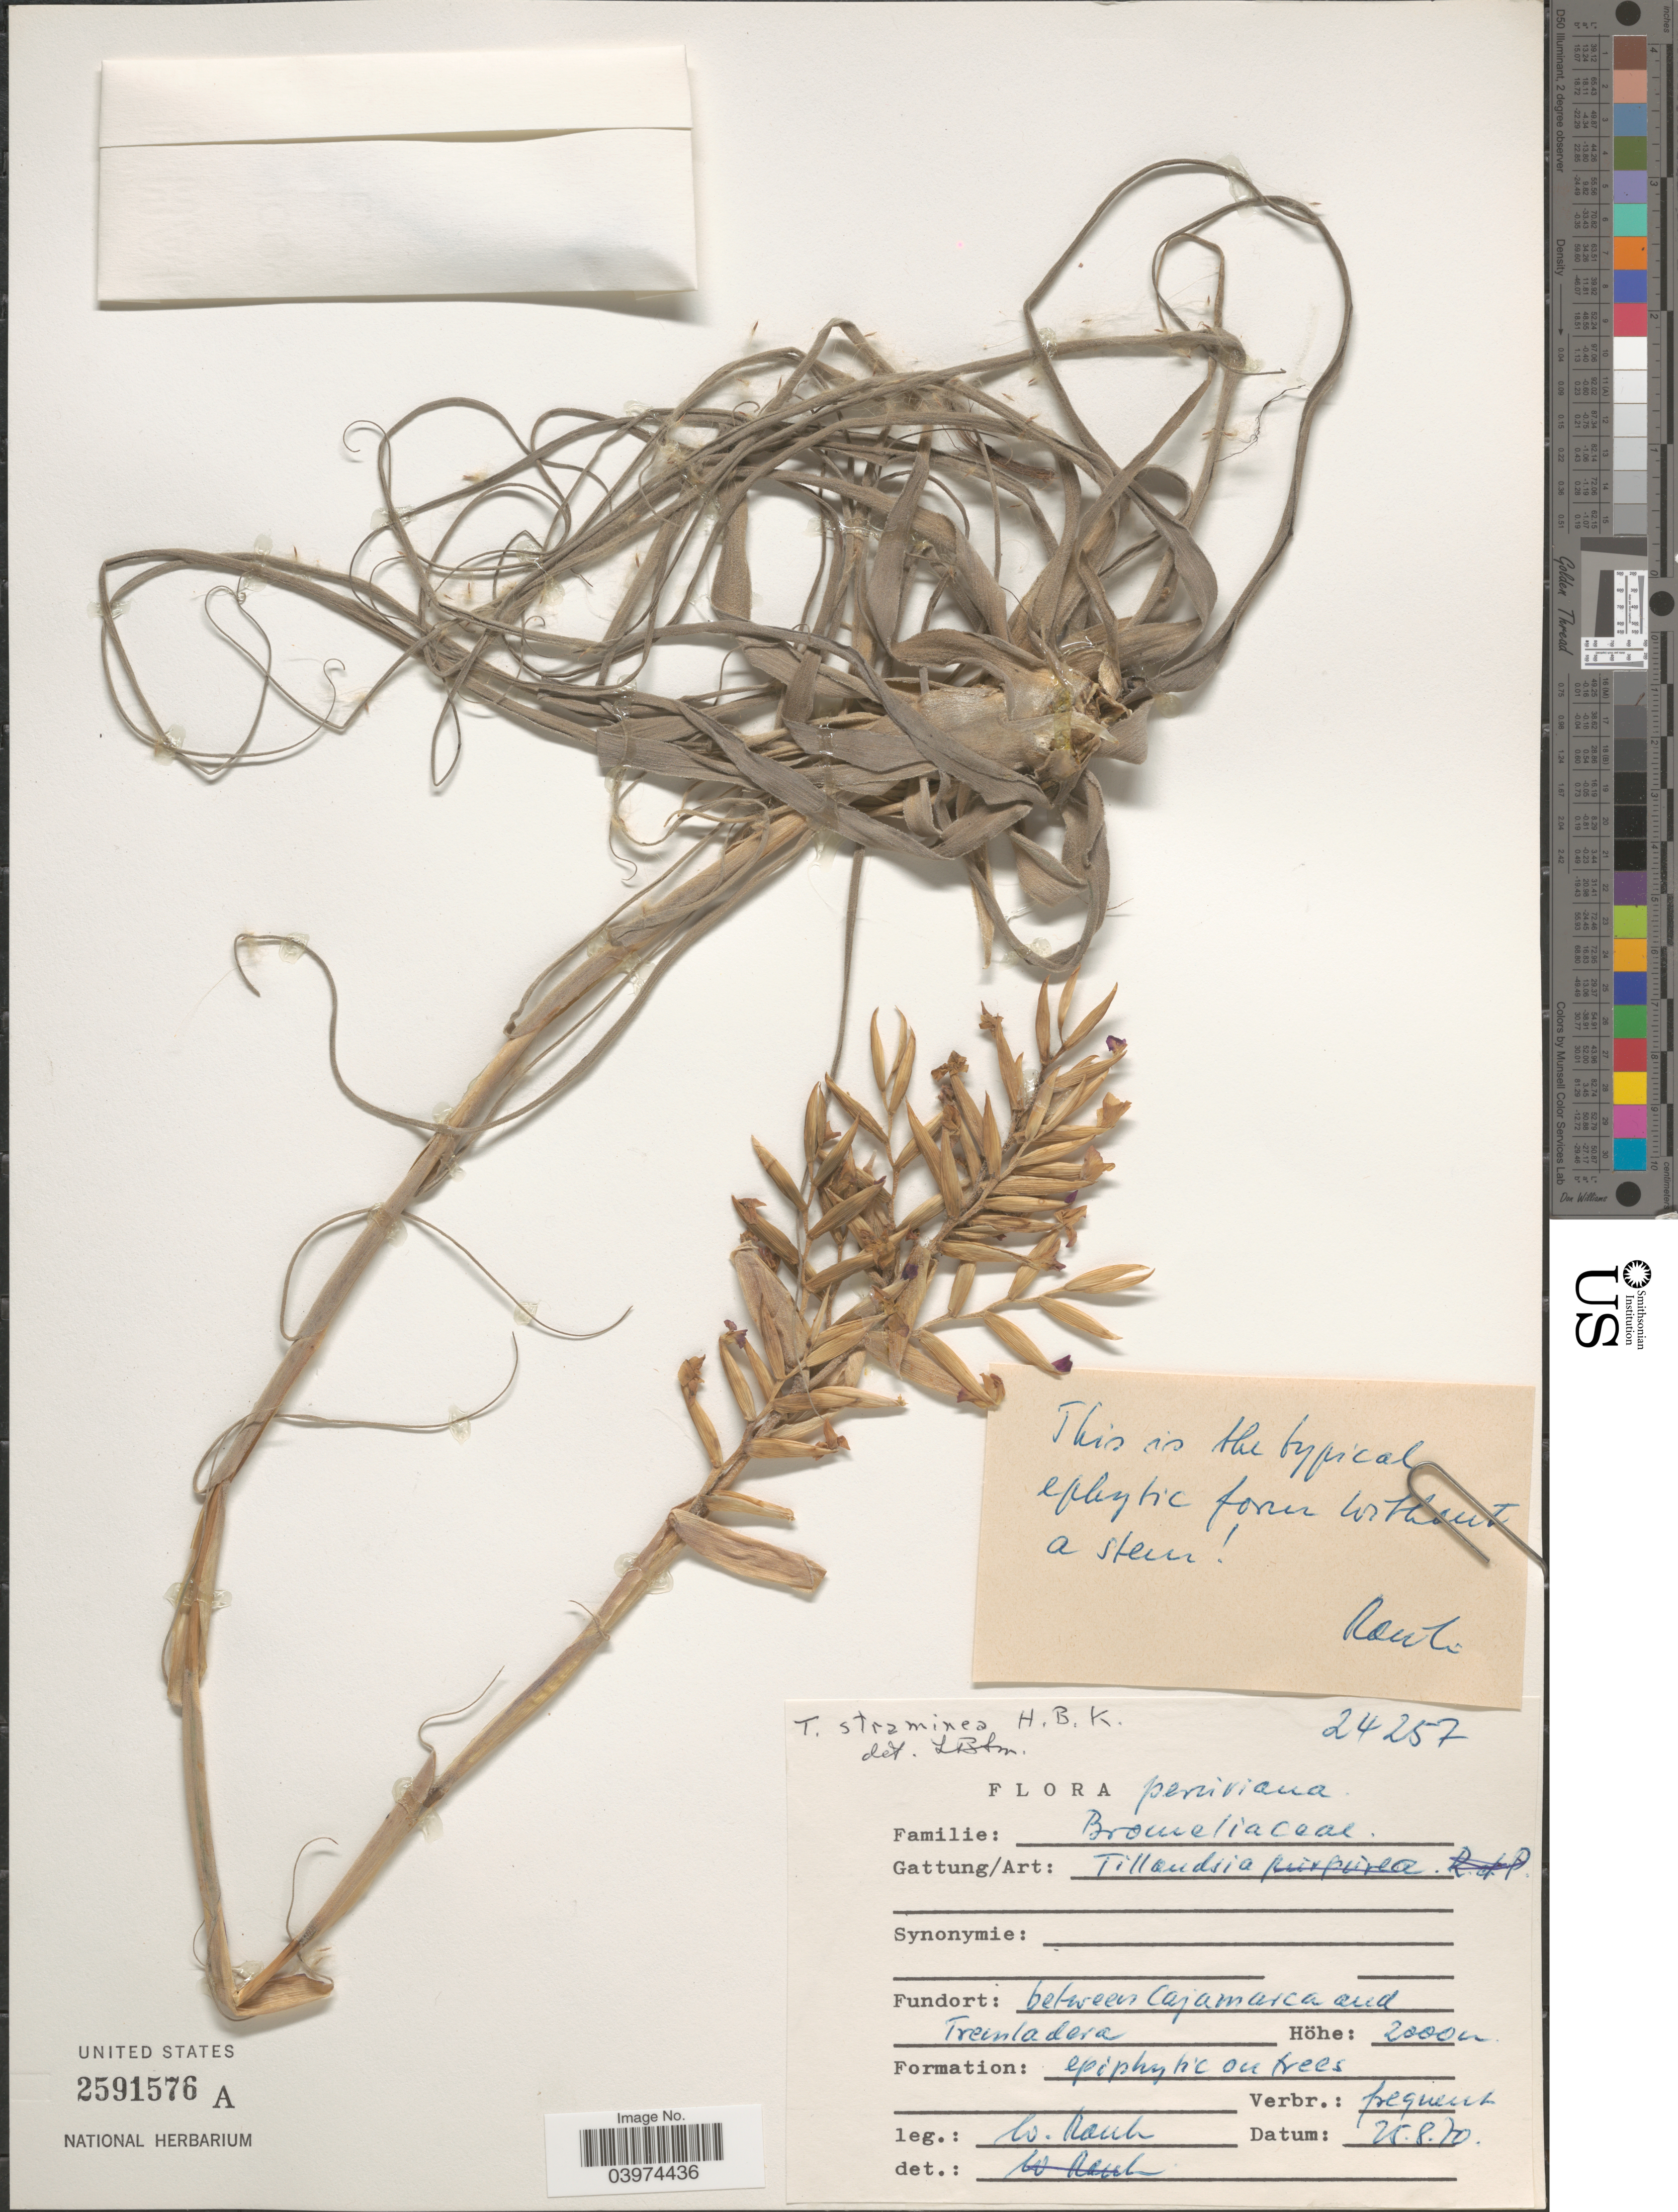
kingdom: Plantae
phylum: Tracheophyta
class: Liliopsida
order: Poales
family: Bromeliaceae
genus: Tillandsia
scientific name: Tillandsia straminea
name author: Kunth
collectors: W. Rauh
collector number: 24257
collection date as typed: Transcribed d/m/y: 25/8/70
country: Peru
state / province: Cajamarca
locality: Between Cajamarca and Tremladera [interpreted].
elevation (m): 2000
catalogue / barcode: US 2591576